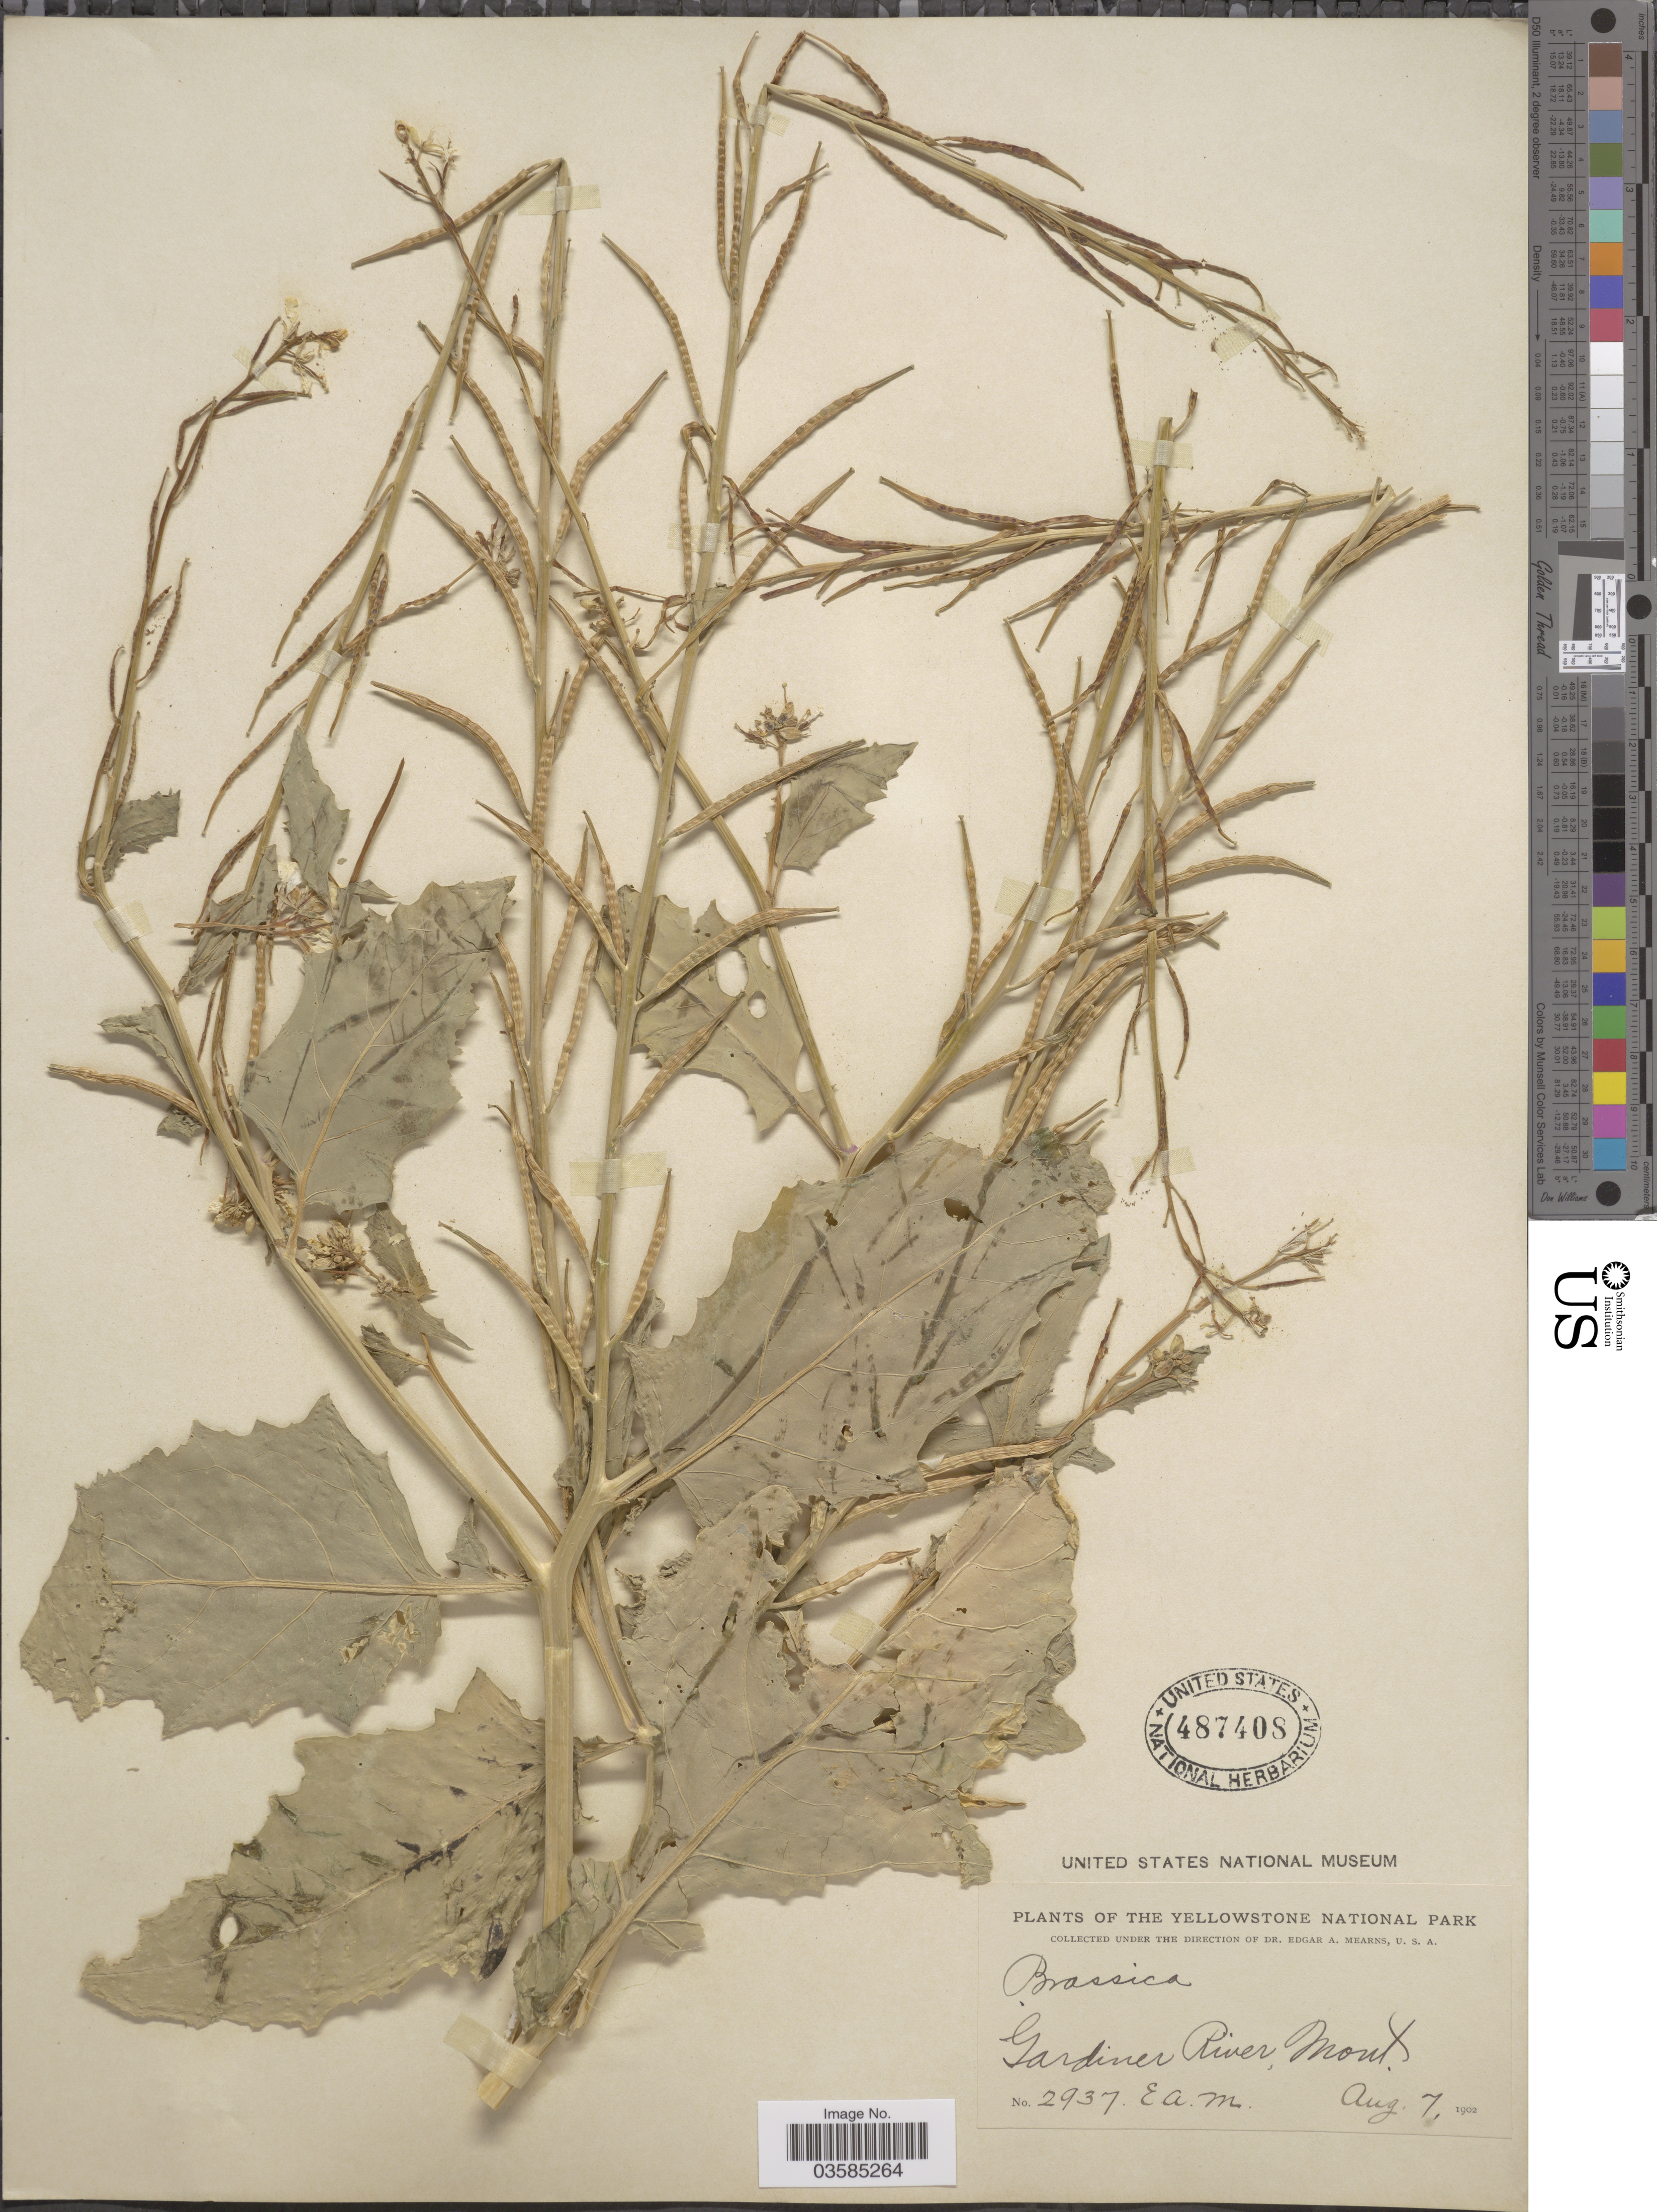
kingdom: Plantae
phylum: Tracheophyta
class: Magnoliopsida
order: Brassicales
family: Brassicaceae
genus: Brassica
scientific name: Brassica sp.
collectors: E. A. Mearns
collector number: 2937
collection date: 1902-08-07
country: United States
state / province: Montana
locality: Yellowstone National Park. Gardiner River, Mont.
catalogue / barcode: US 487408